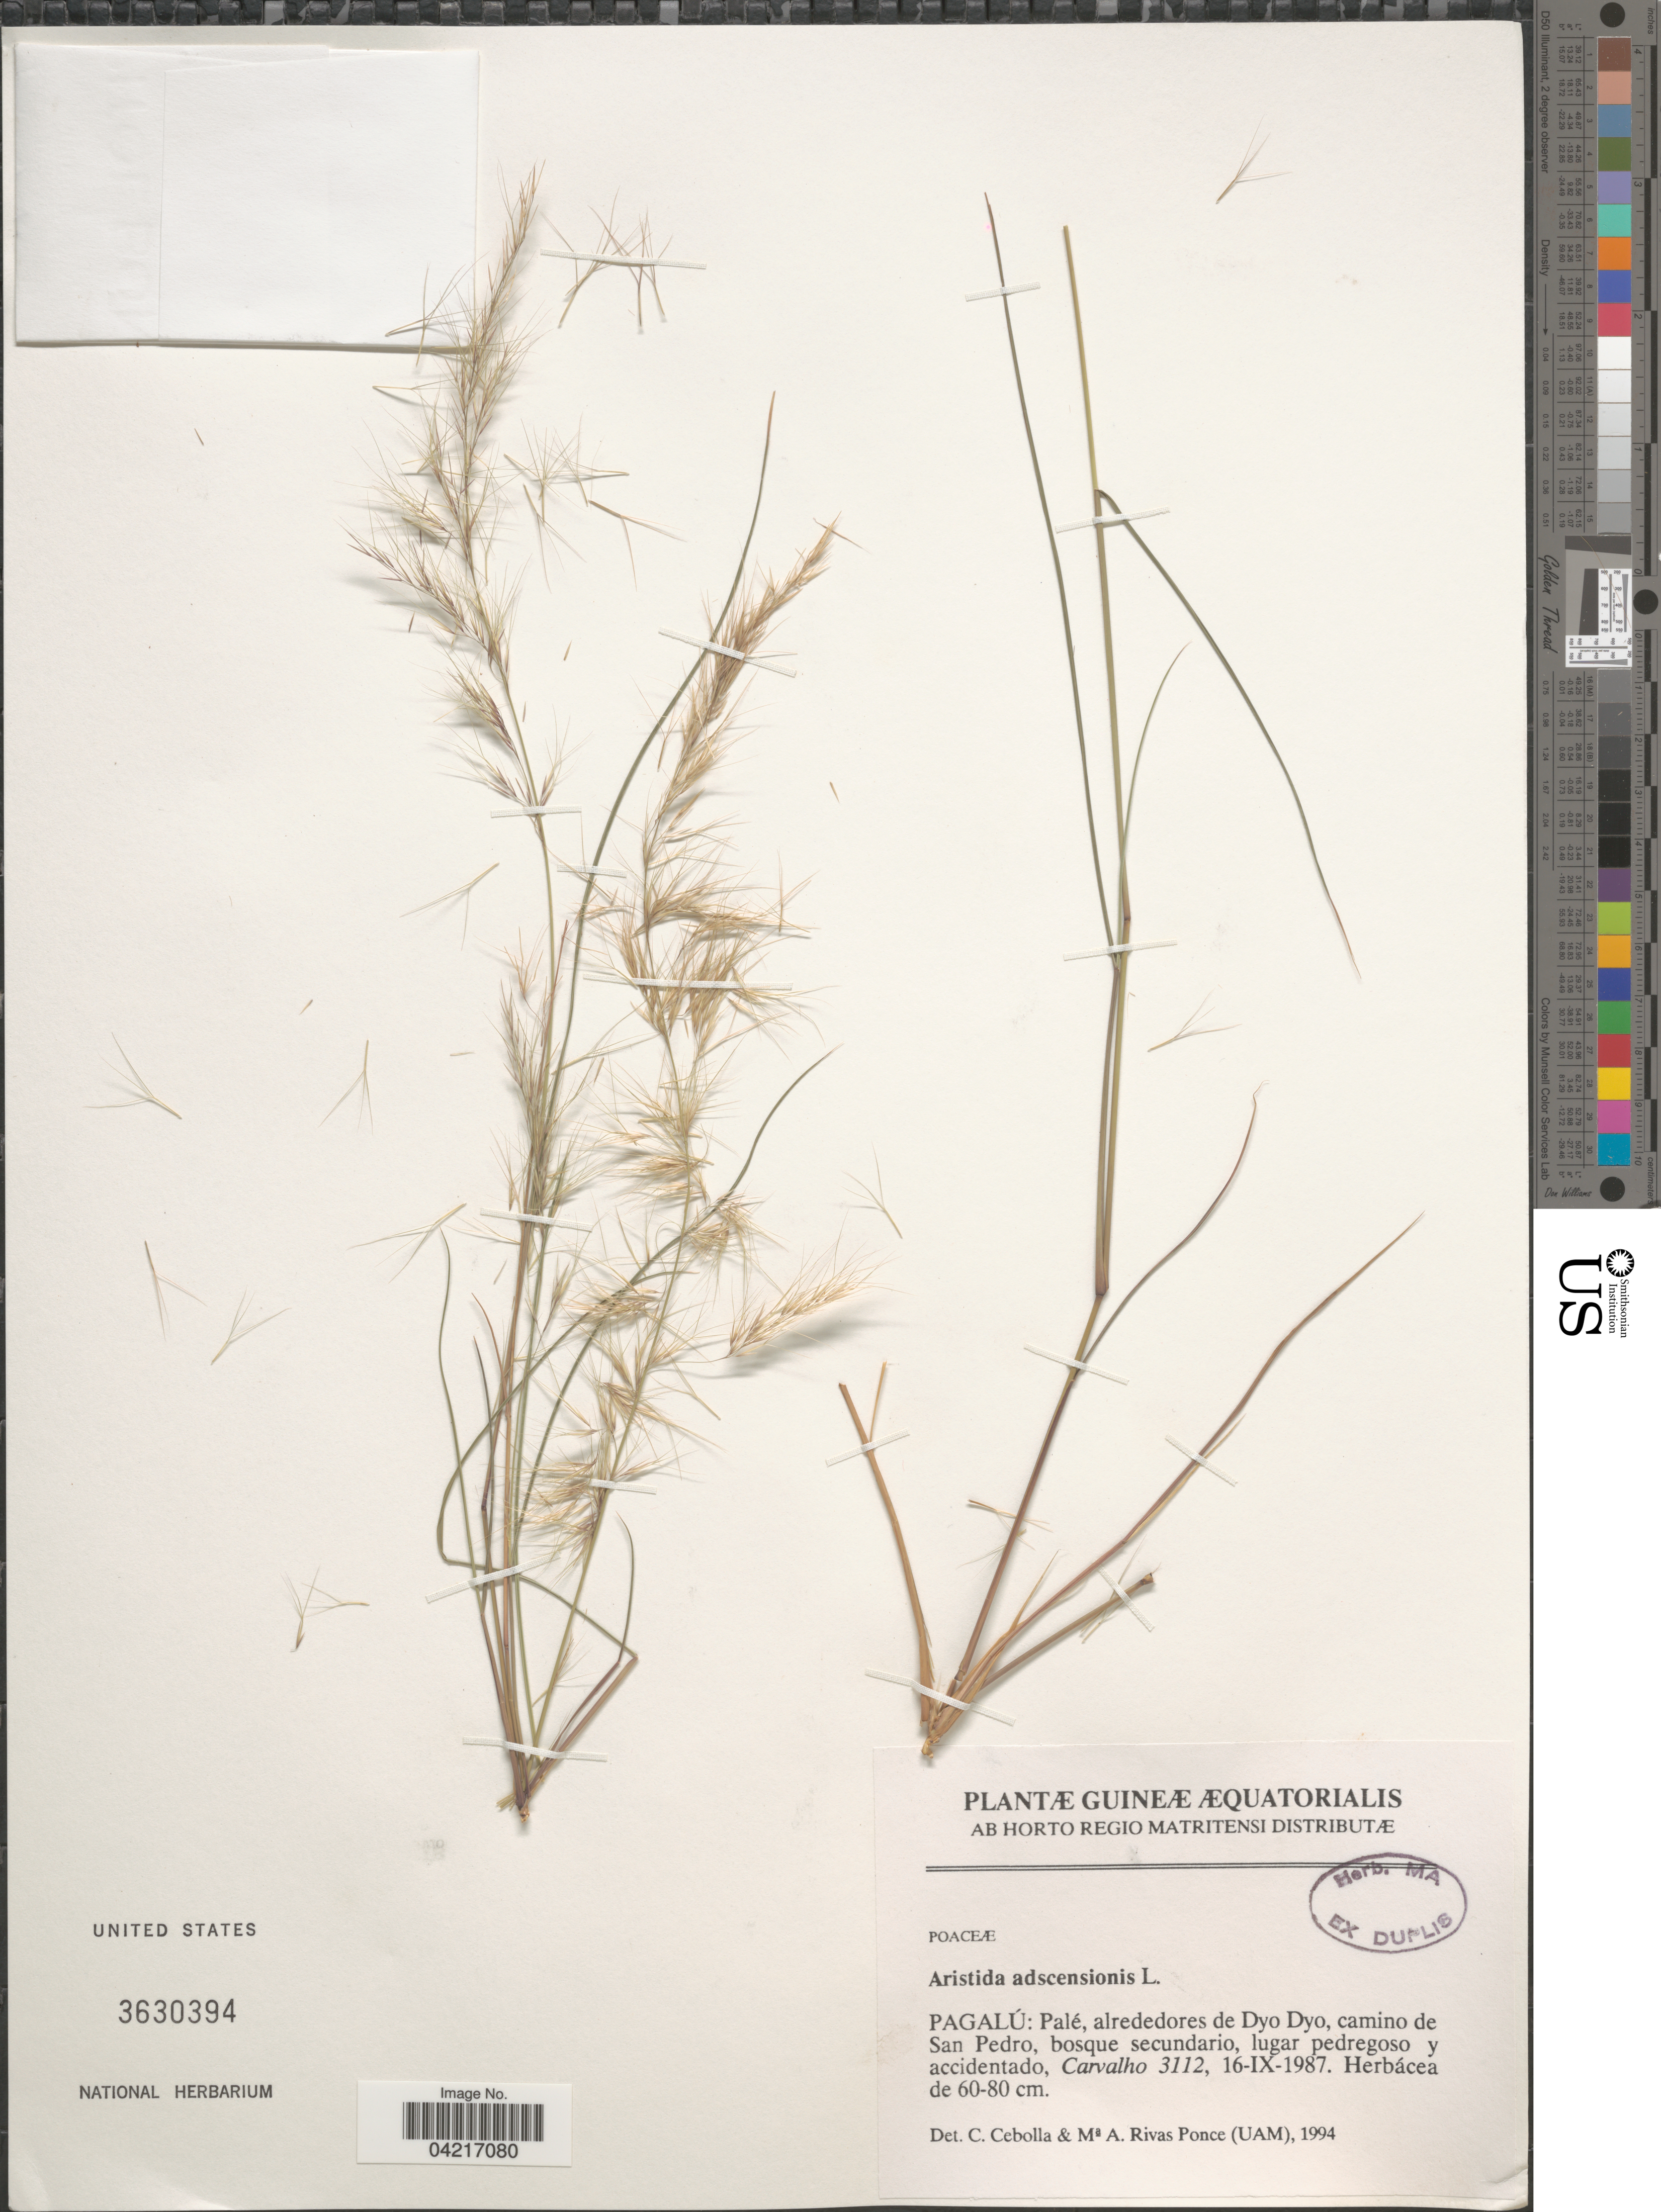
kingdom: Plantae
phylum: Tracheophyta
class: Liliopsida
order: Poales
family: Poaceae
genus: Aristida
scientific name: Aristida adscensionis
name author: L.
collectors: Carvalho, --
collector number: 3112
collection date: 1987-09-16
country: Equatorial Guinea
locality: Guineæ Æquatorialis. Pagalú: Palé, alrededores de Dyo Dyo, camino de San Pedro, bosque secundario, lugar pedregoso y accidentado.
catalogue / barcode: US 3630394